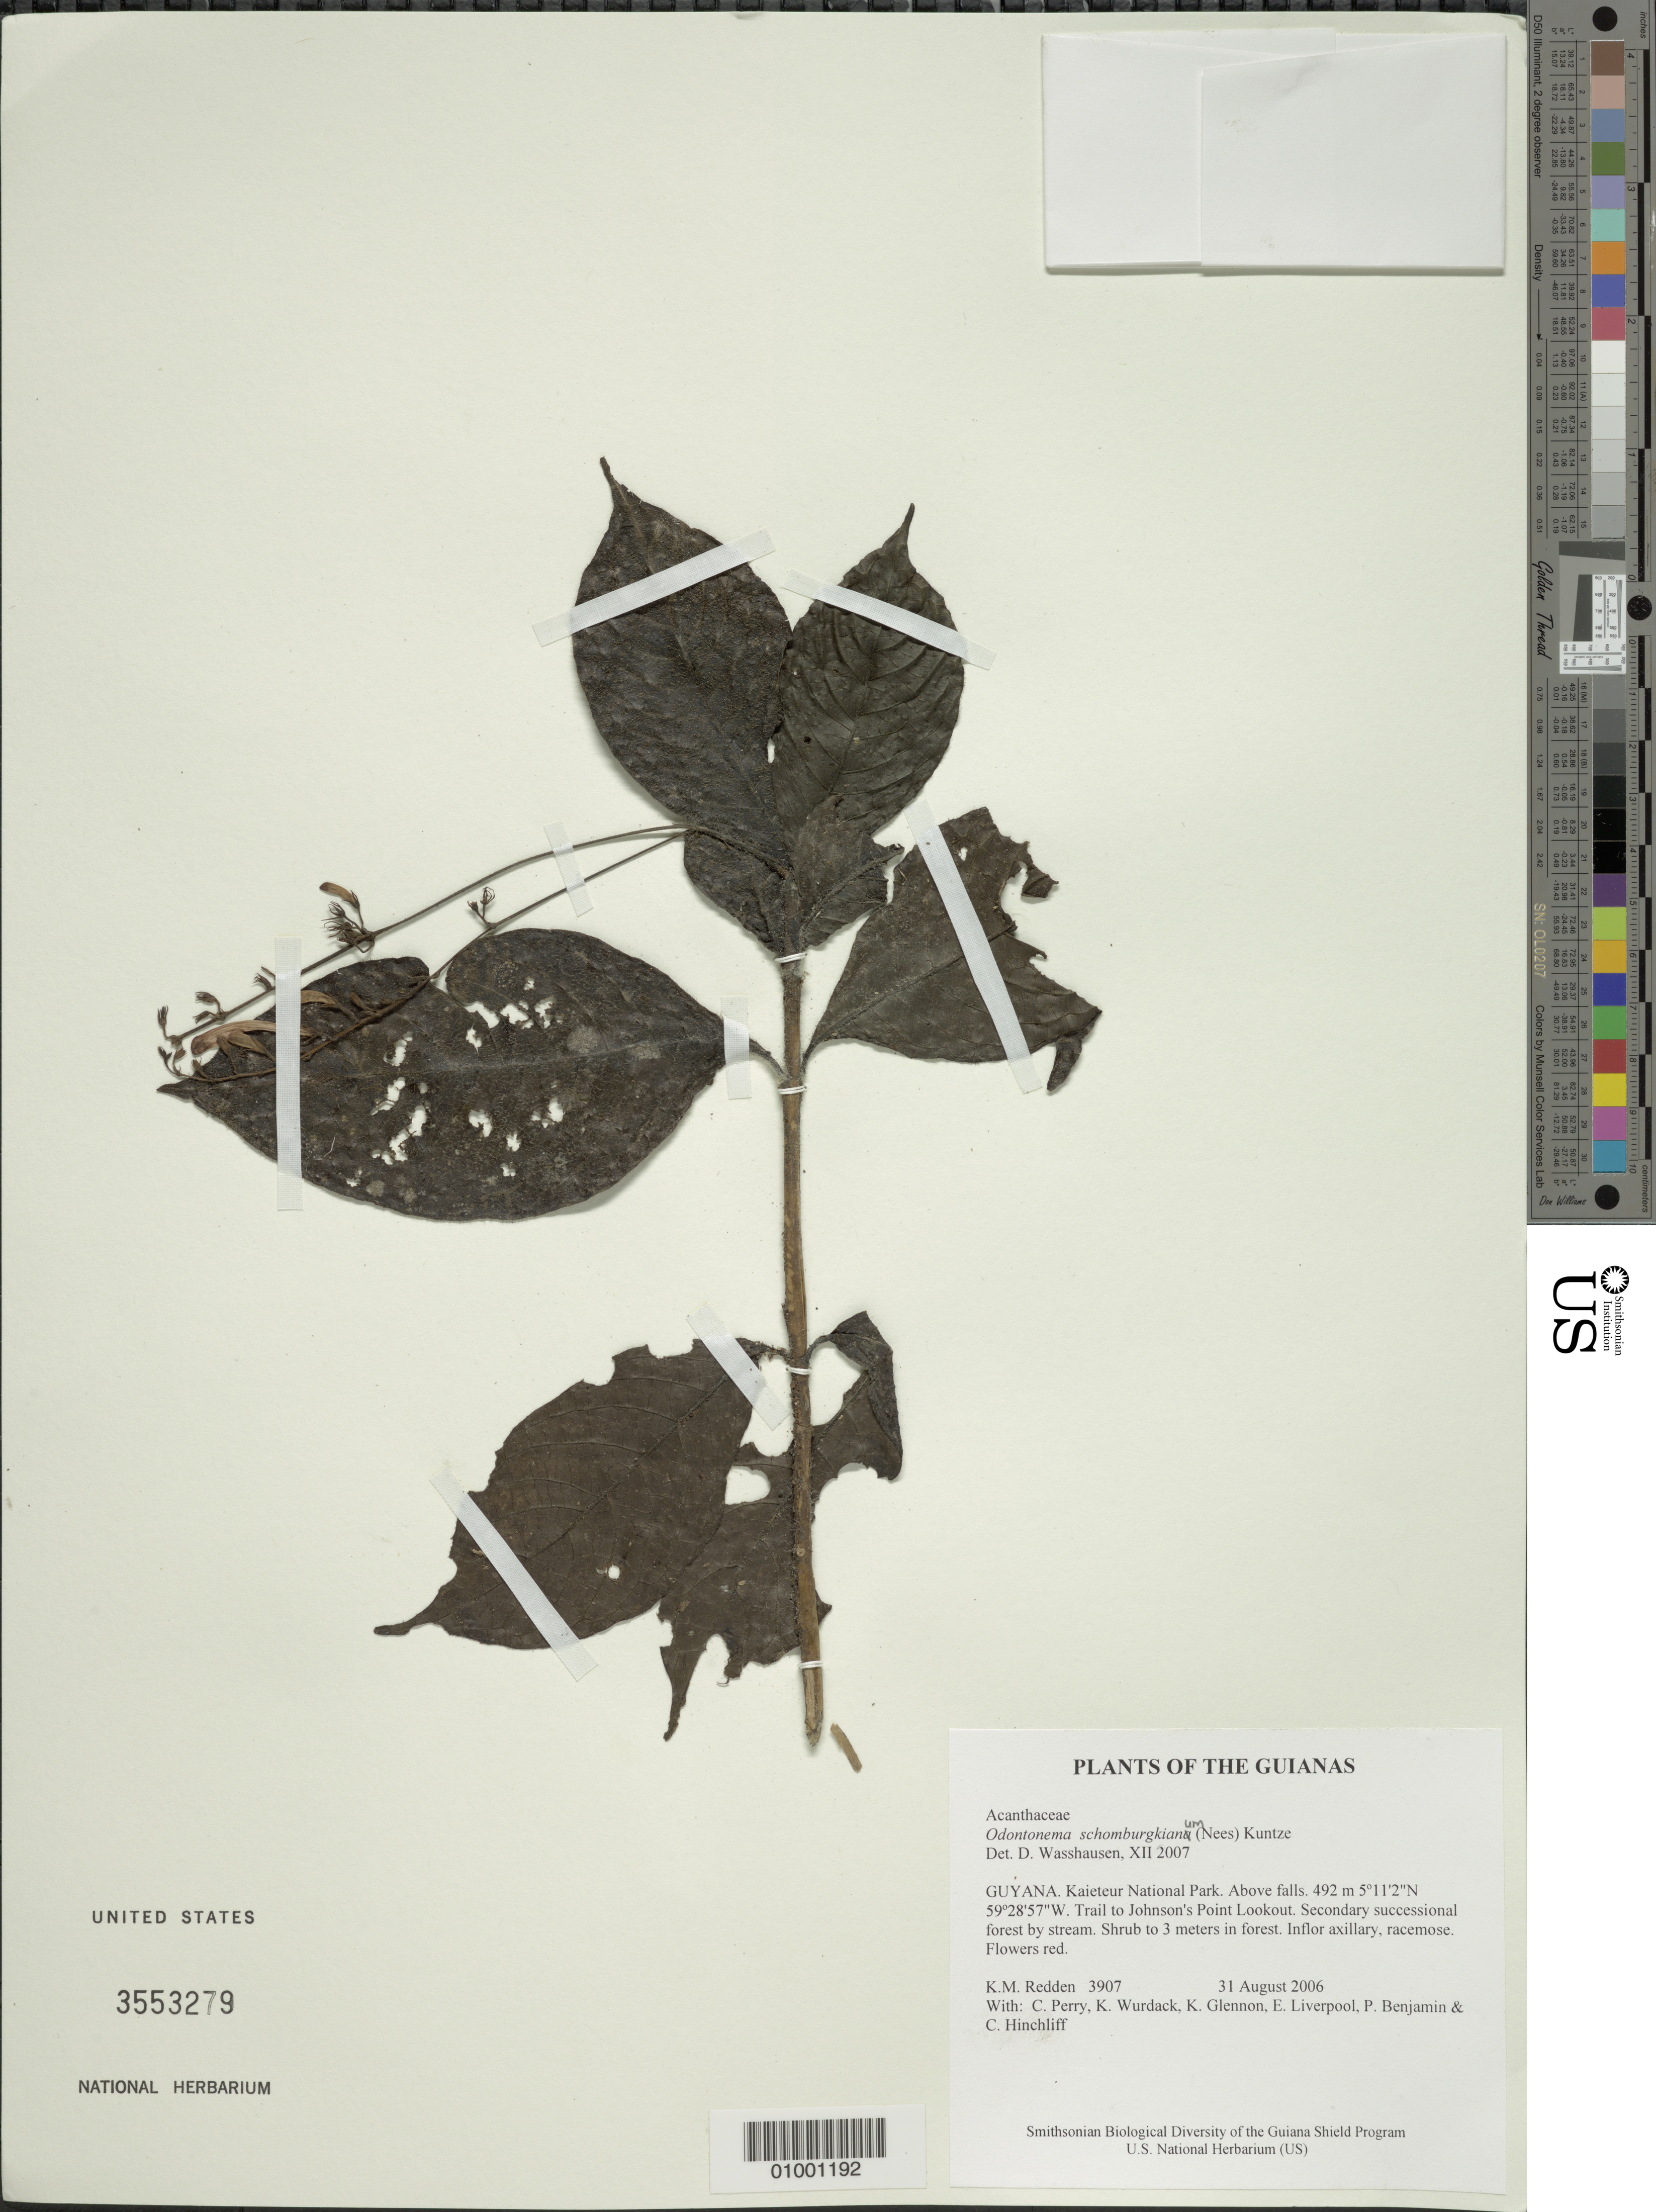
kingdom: Plantae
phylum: Tracheophyta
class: Magnoliopsida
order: Lamiales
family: Acanthaceae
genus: Odontonema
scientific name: Odontonema schomburgkianum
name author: (Nees) Kuntze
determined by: Wasshausen, Dieter C., (BOT), Smithsonian Institution - National Museum of Natural History (UNITED STATES)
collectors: K. M. Redden, C. Perry, K. Wurdack, K. Glennon, E. Liverpool, P. Benjamin & C. E. Hinchliff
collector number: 3907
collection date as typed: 31 August 2006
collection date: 2006-08-31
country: Guyana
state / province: Potaro-Siparuni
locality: Kaieteur National Park. Above falls. Trail to Johnson's Point Lookout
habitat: Secondary successional forest by stream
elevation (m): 492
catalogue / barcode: US 3553279